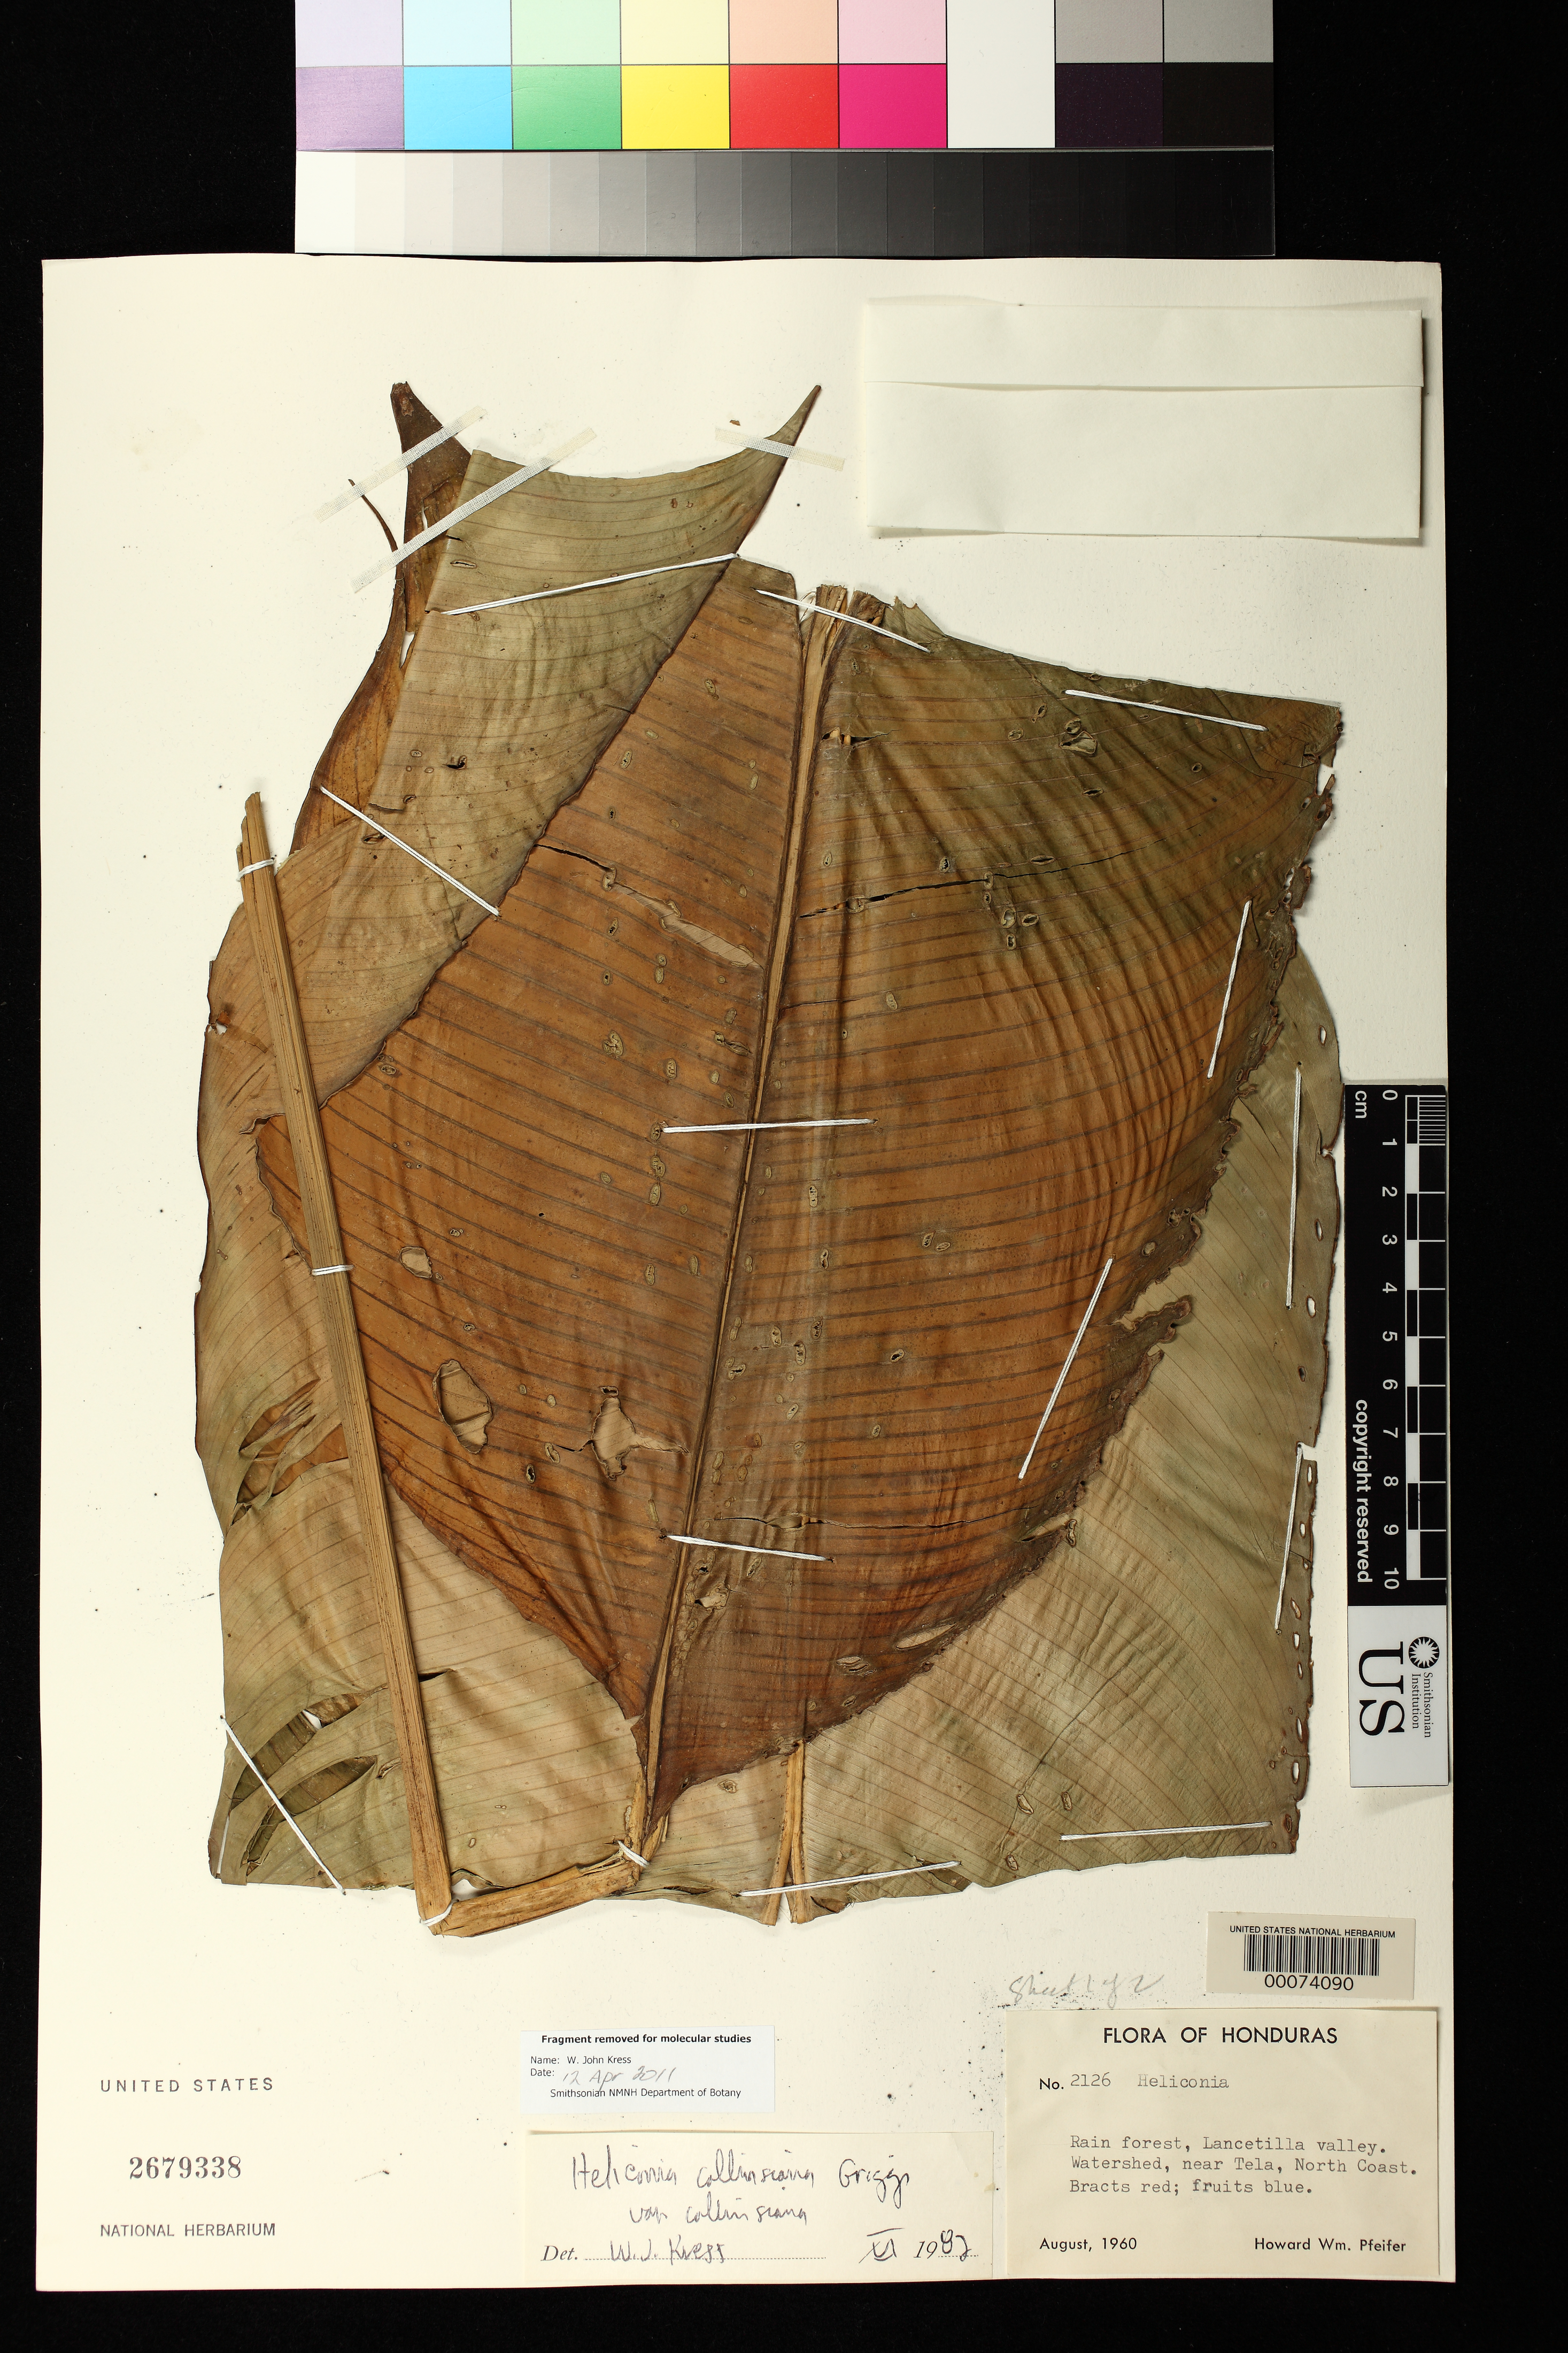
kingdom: Plantae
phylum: Tracheophyta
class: Liliopsida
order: Zingiberales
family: Heliconiaceae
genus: Heliconia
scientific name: Heliconia collinsiana var. collinsiana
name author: R.F. Griggs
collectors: H. W. Pfeifer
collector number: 2126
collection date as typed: Aug 1960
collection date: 1960-08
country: Honduras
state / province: Atlántida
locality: Lancetilla Valley, watershed, near Tela, north coast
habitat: Rain forest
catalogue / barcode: US 2679338